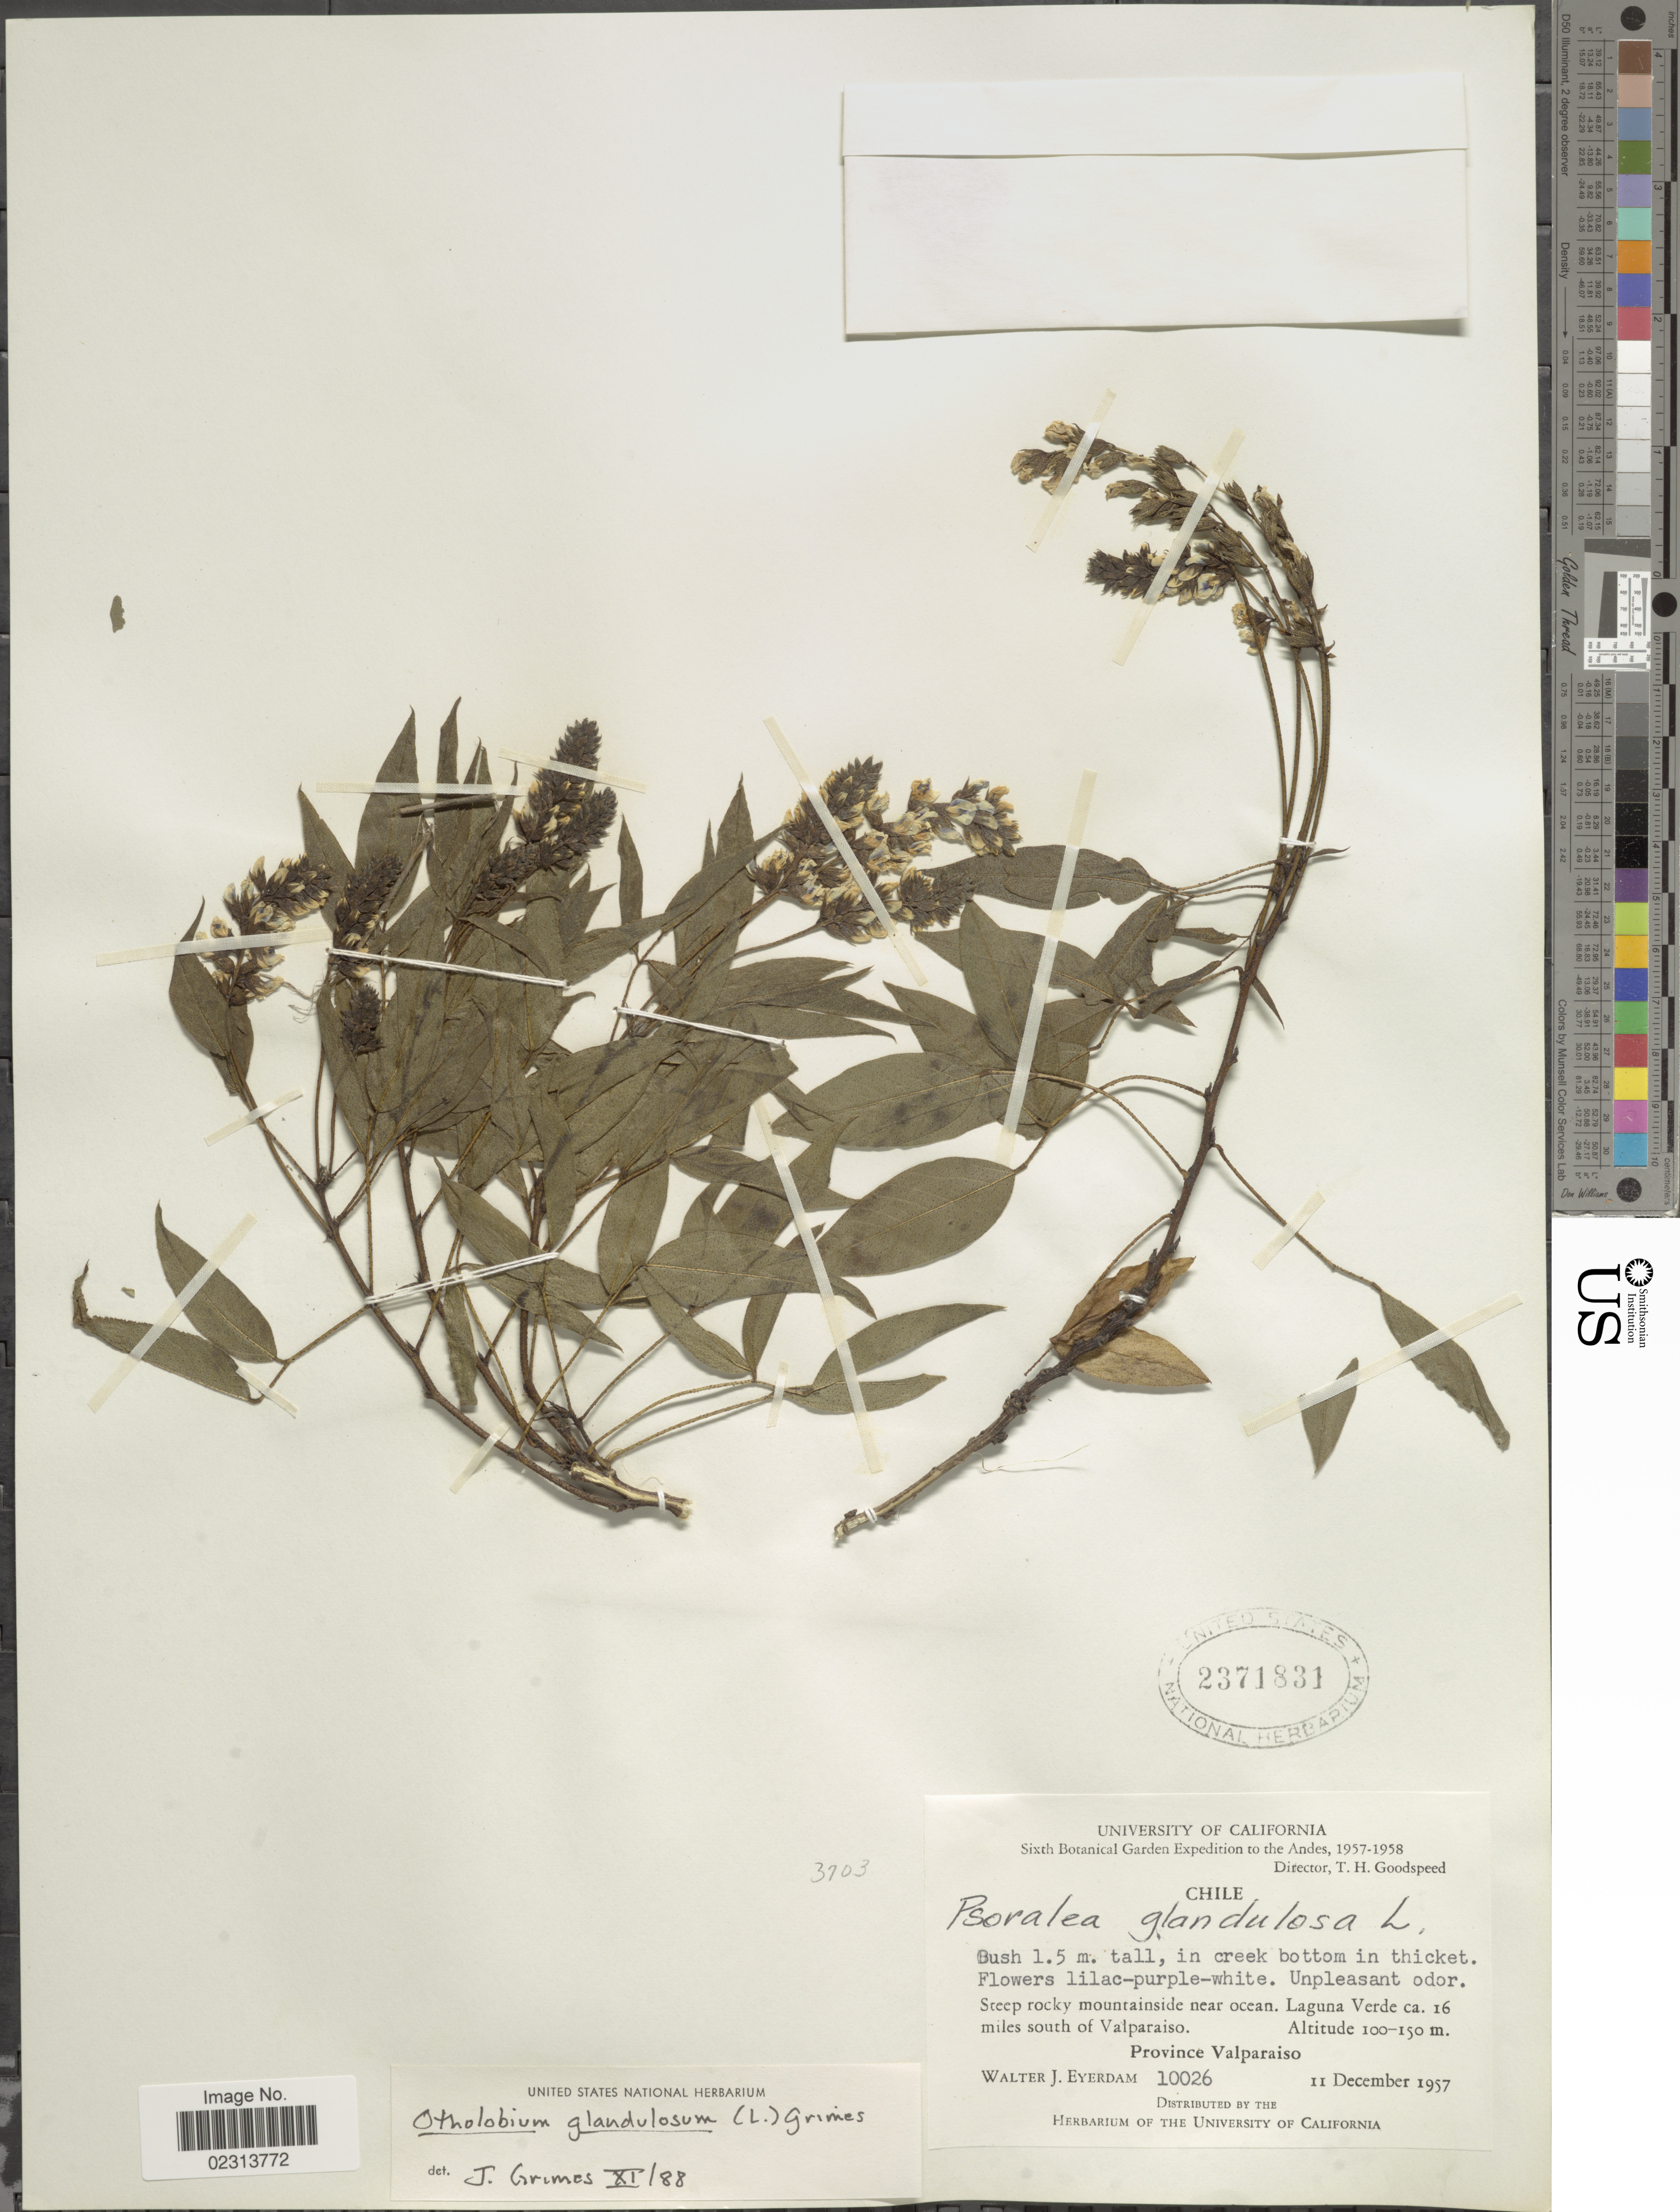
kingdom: Plantae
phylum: Tracheophyta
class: Magnoliopsida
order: Fabales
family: Fabaceae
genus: Otholobium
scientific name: Otholobium glandulosum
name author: (L.) J.W. Grimes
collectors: W. J. Eyerdam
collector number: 10026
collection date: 1957-12-11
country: Chile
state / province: Valparaíso (V)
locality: Laguna Verde, 16 miles south of Valparaiso, Province of Valparaiso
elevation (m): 100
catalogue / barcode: US 2371831